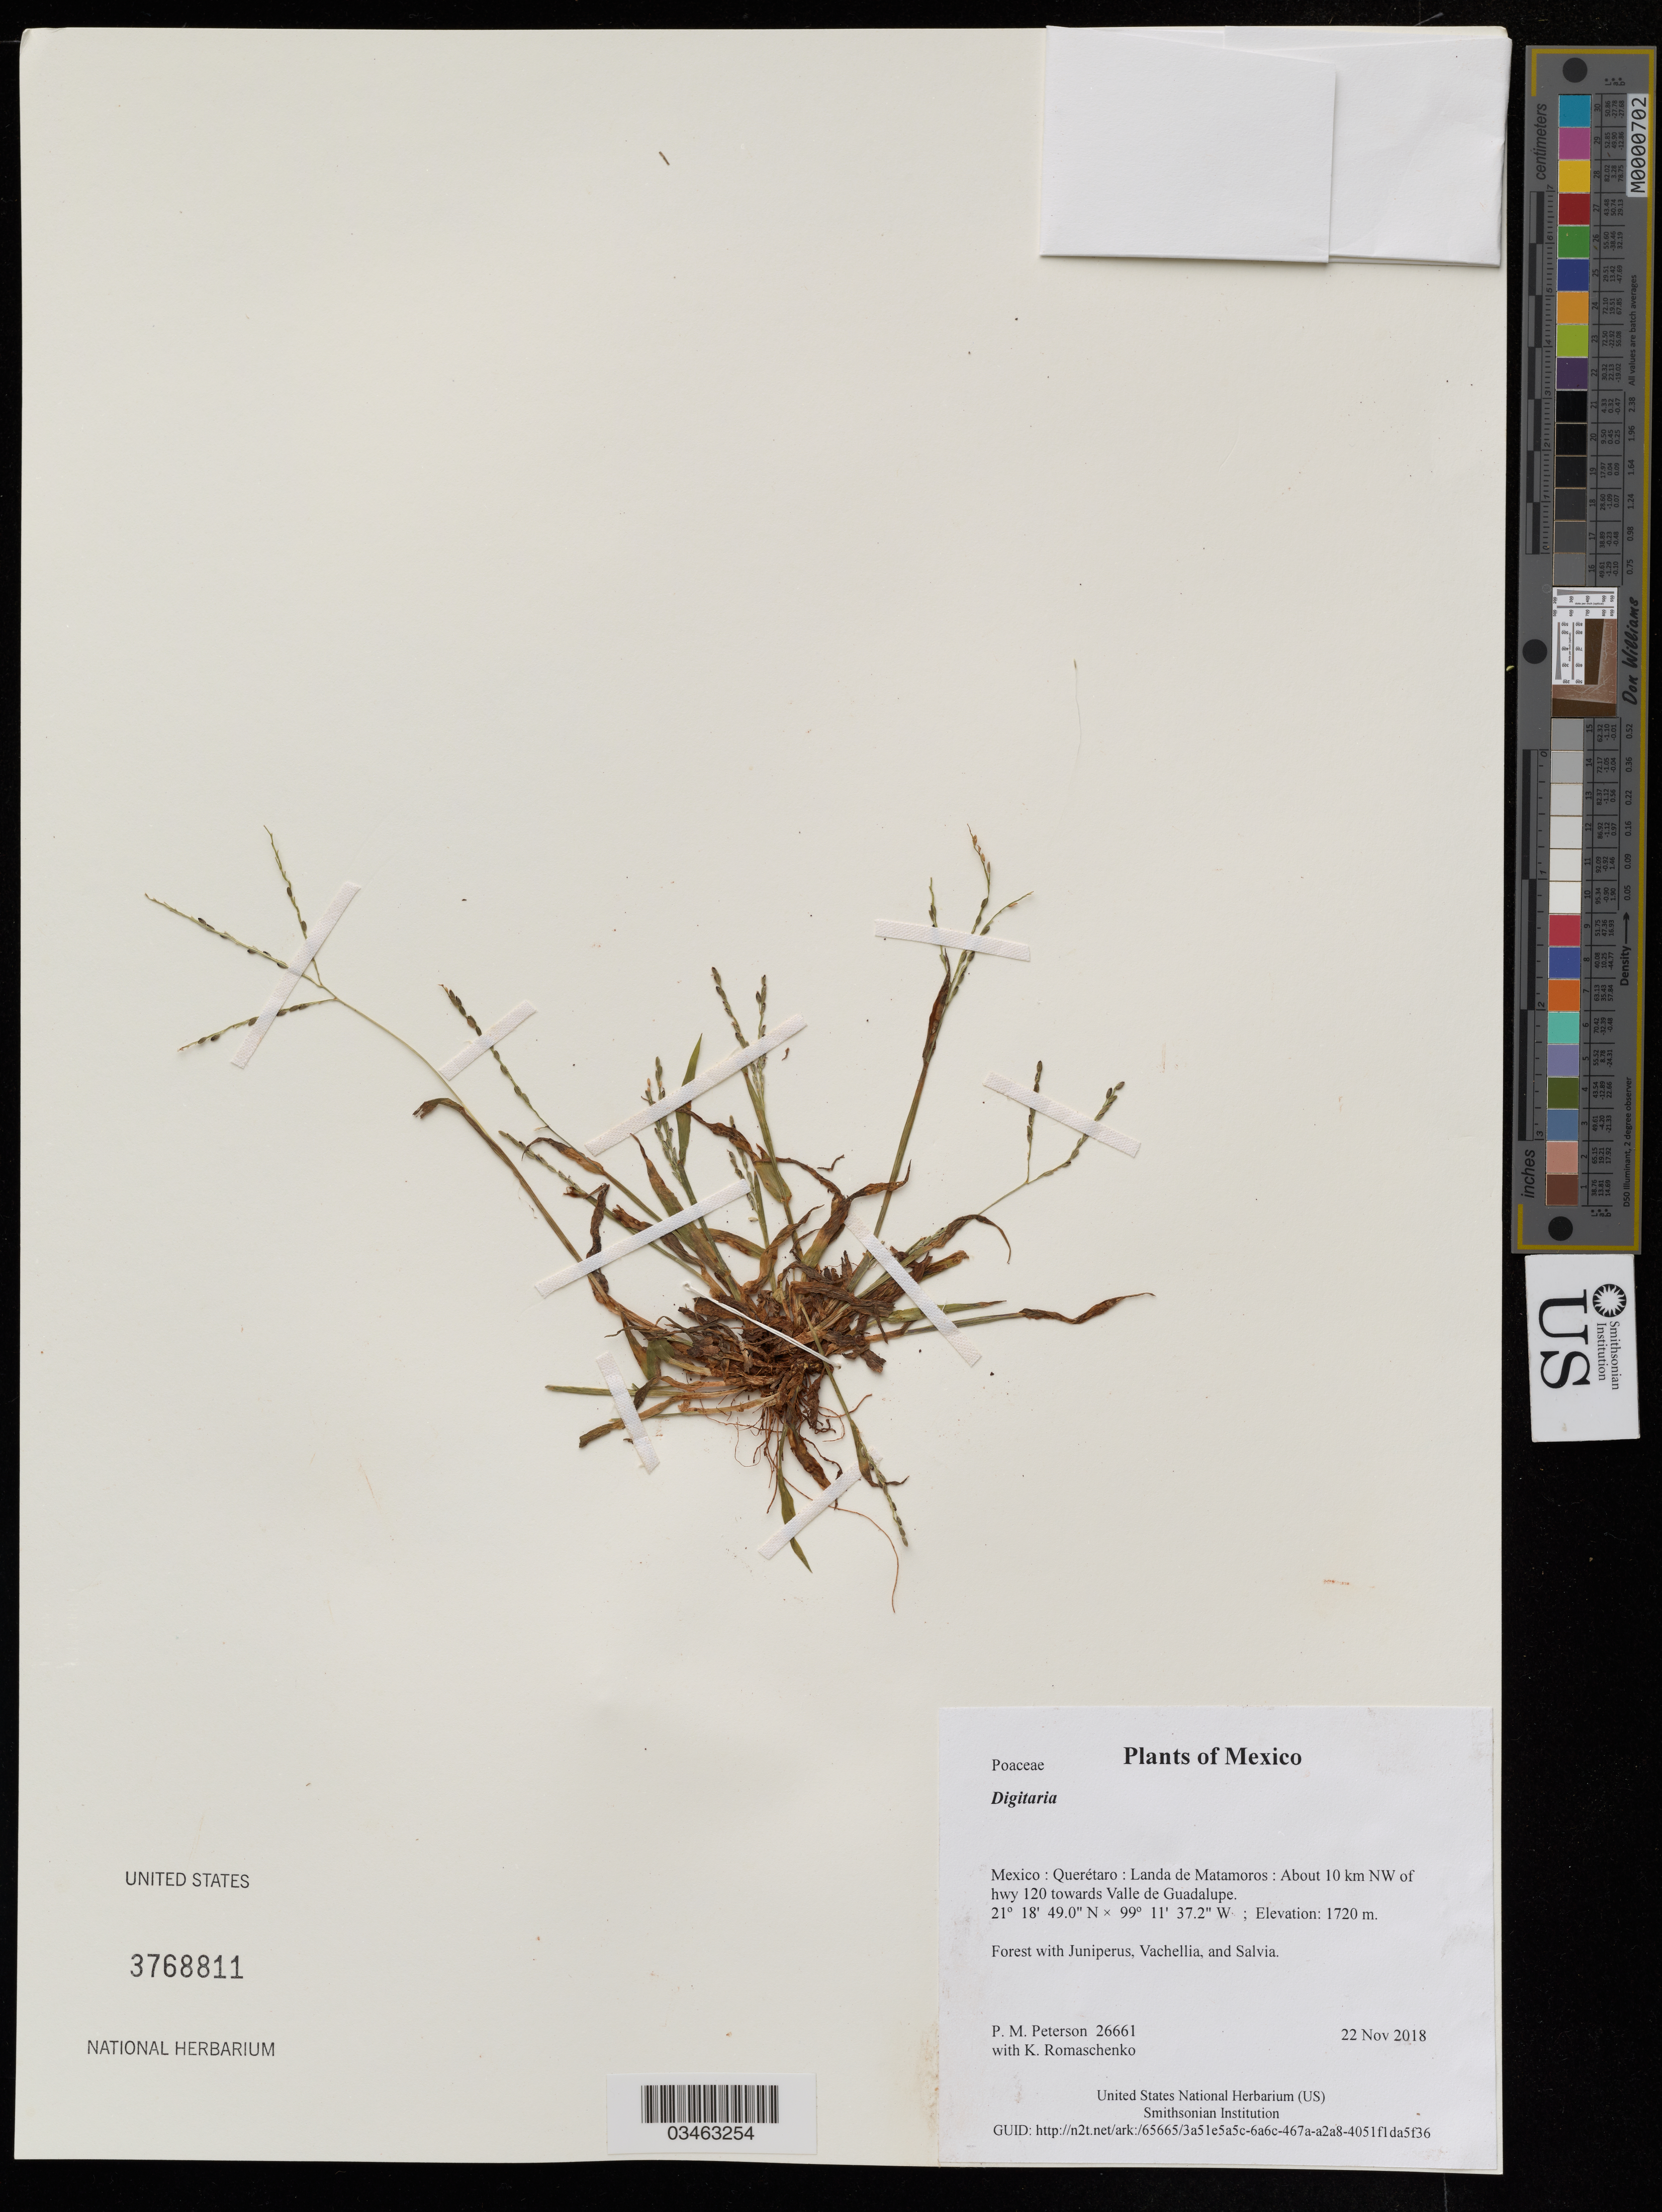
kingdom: Plantae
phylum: Tracheophyta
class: Liliopsida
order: Poales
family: Poaceae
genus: Digitaria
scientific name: Digitaria sp.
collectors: P. M. Peterson & K. Romaschenko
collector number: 26661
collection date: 2018-11-22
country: Mexico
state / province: Querétaro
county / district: Landa de Matamoros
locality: About 10 km NW of hwy 120 towards Valle de Guadalupe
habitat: Forest with Juniperus, Vachellia, and Salvia.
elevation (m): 1720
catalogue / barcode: US 3768811